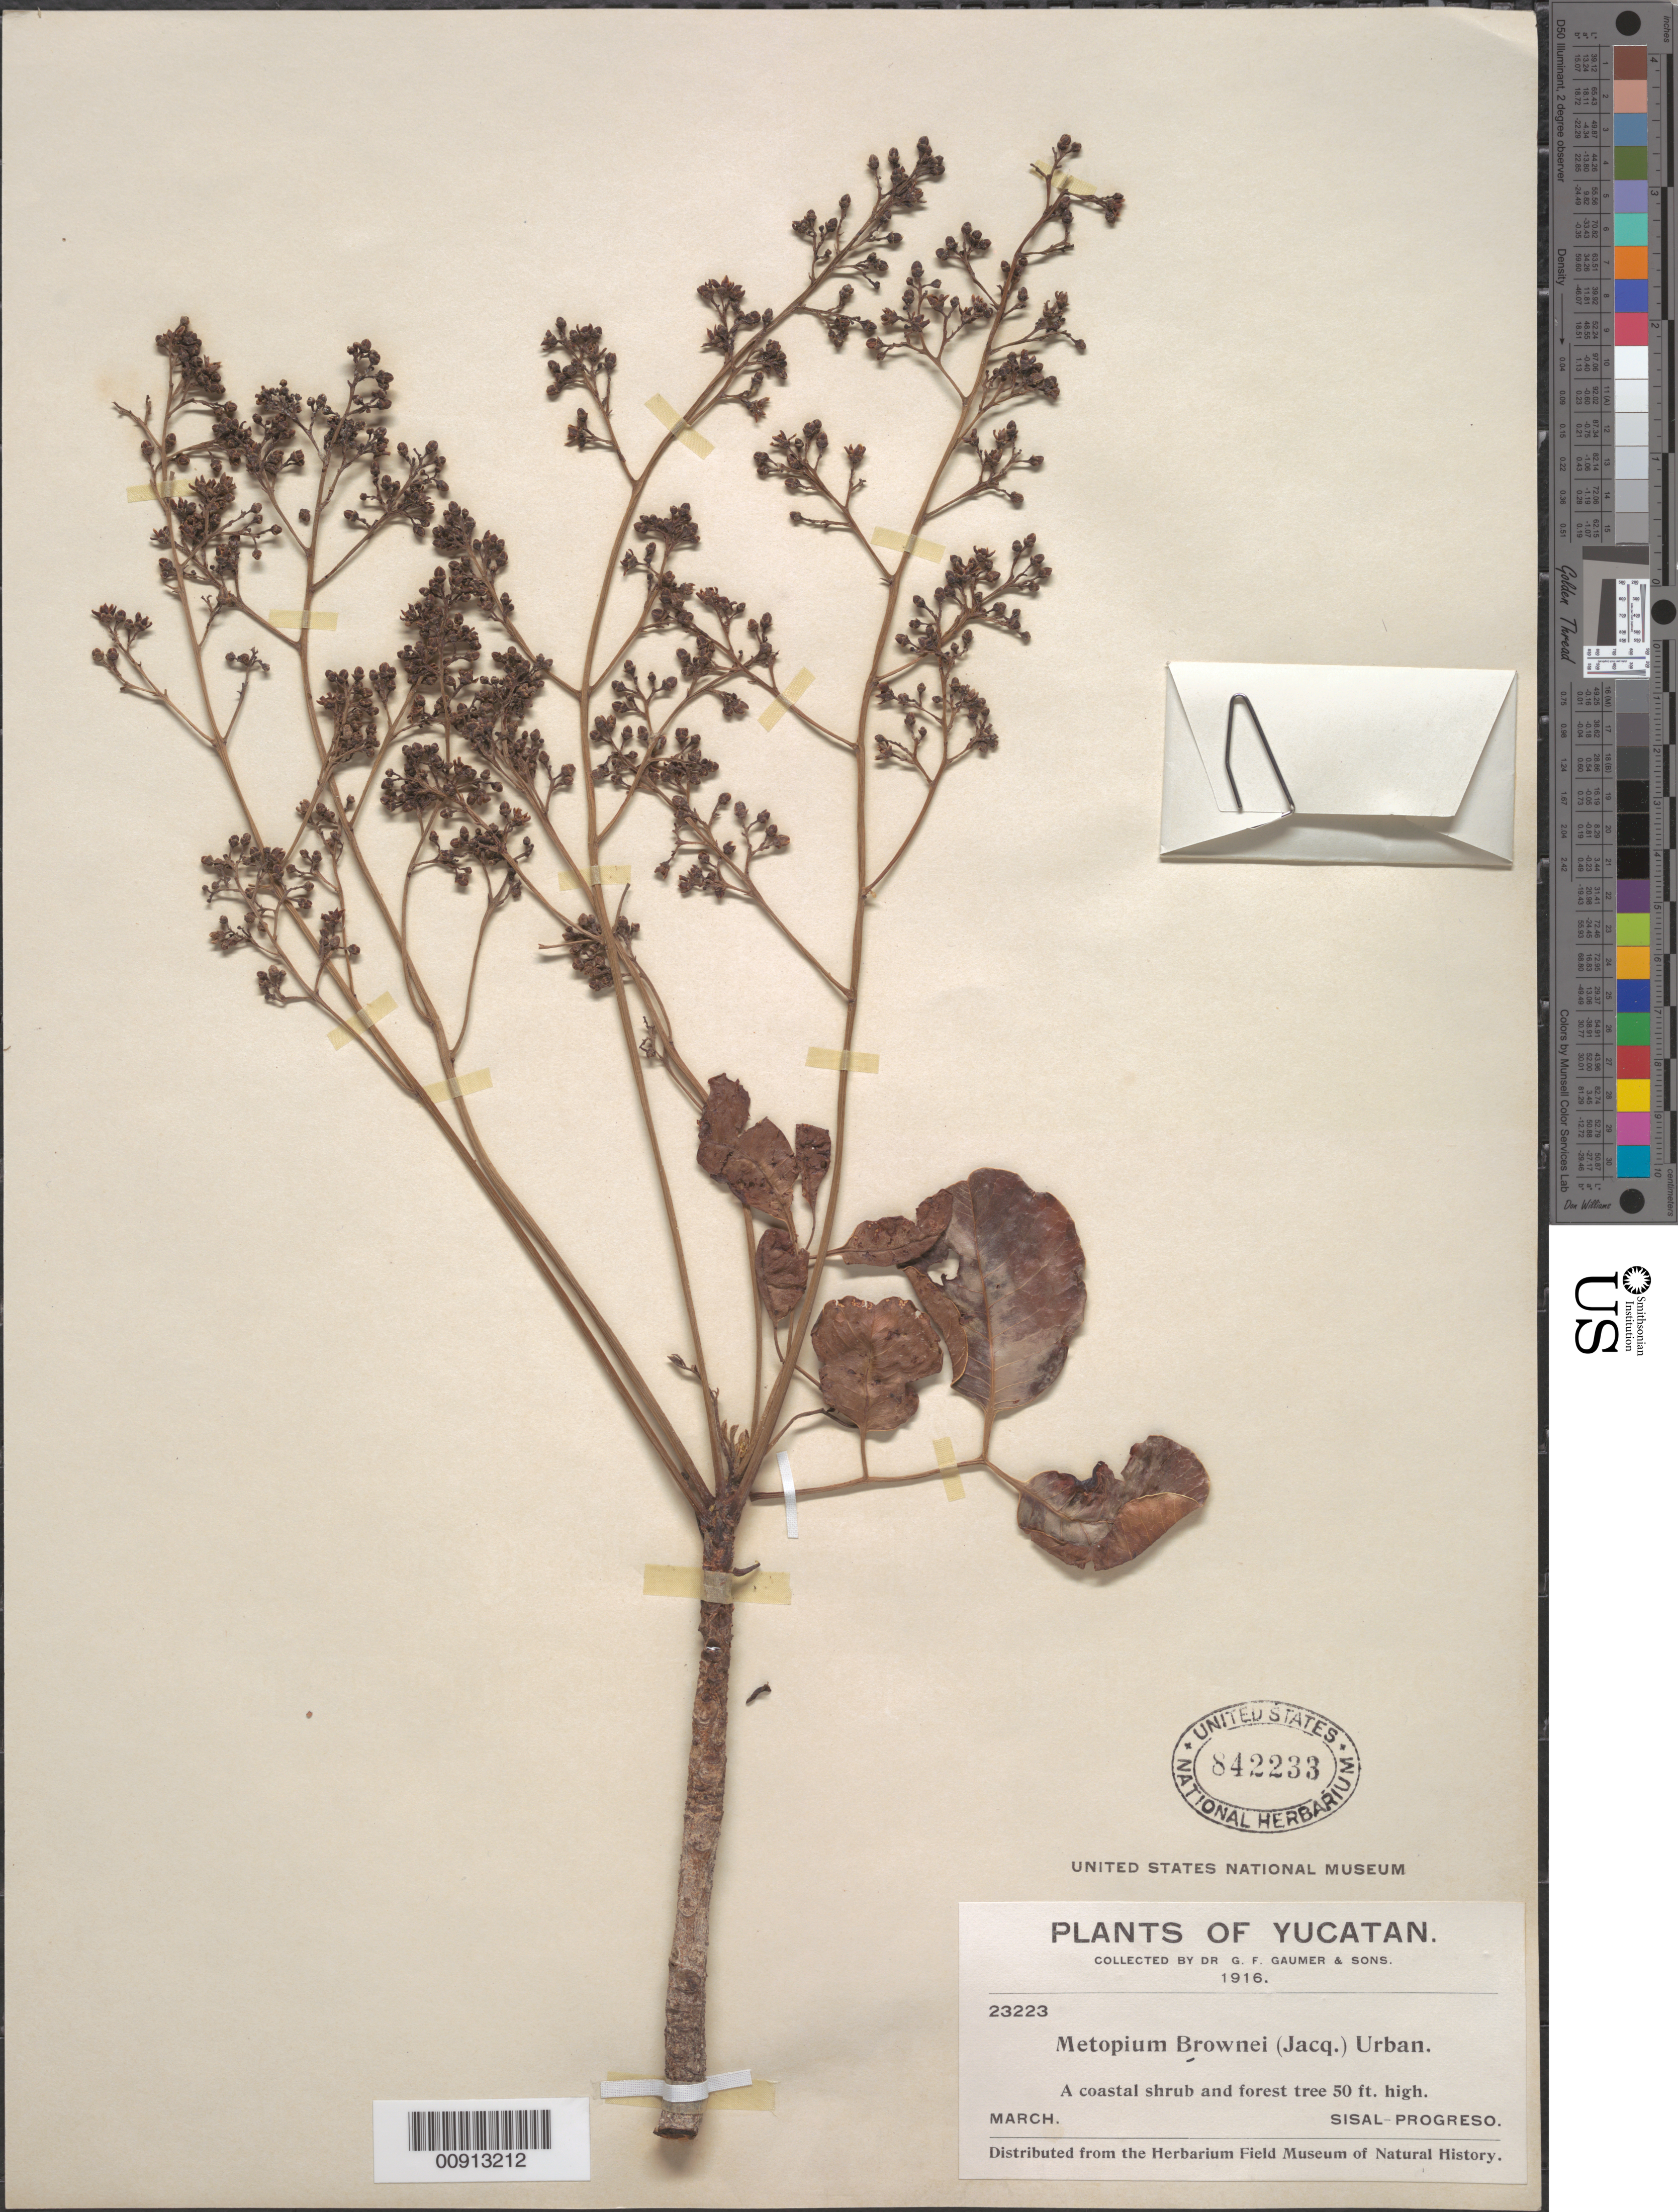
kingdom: Plantae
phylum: Tracheophyta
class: Magnoliopsida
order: Sapindales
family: Anacardiaceae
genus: Metopium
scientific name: Metopium brownei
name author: (Jacq.) Urb.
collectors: G. F. Gaumer & et al.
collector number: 23223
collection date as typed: Mar 1916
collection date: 1916-03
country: Mexico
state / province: Yucatán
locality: Yucatán: Sisal - Progreso.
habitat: A coastal shrub and forest tree.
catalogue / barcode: US 842233